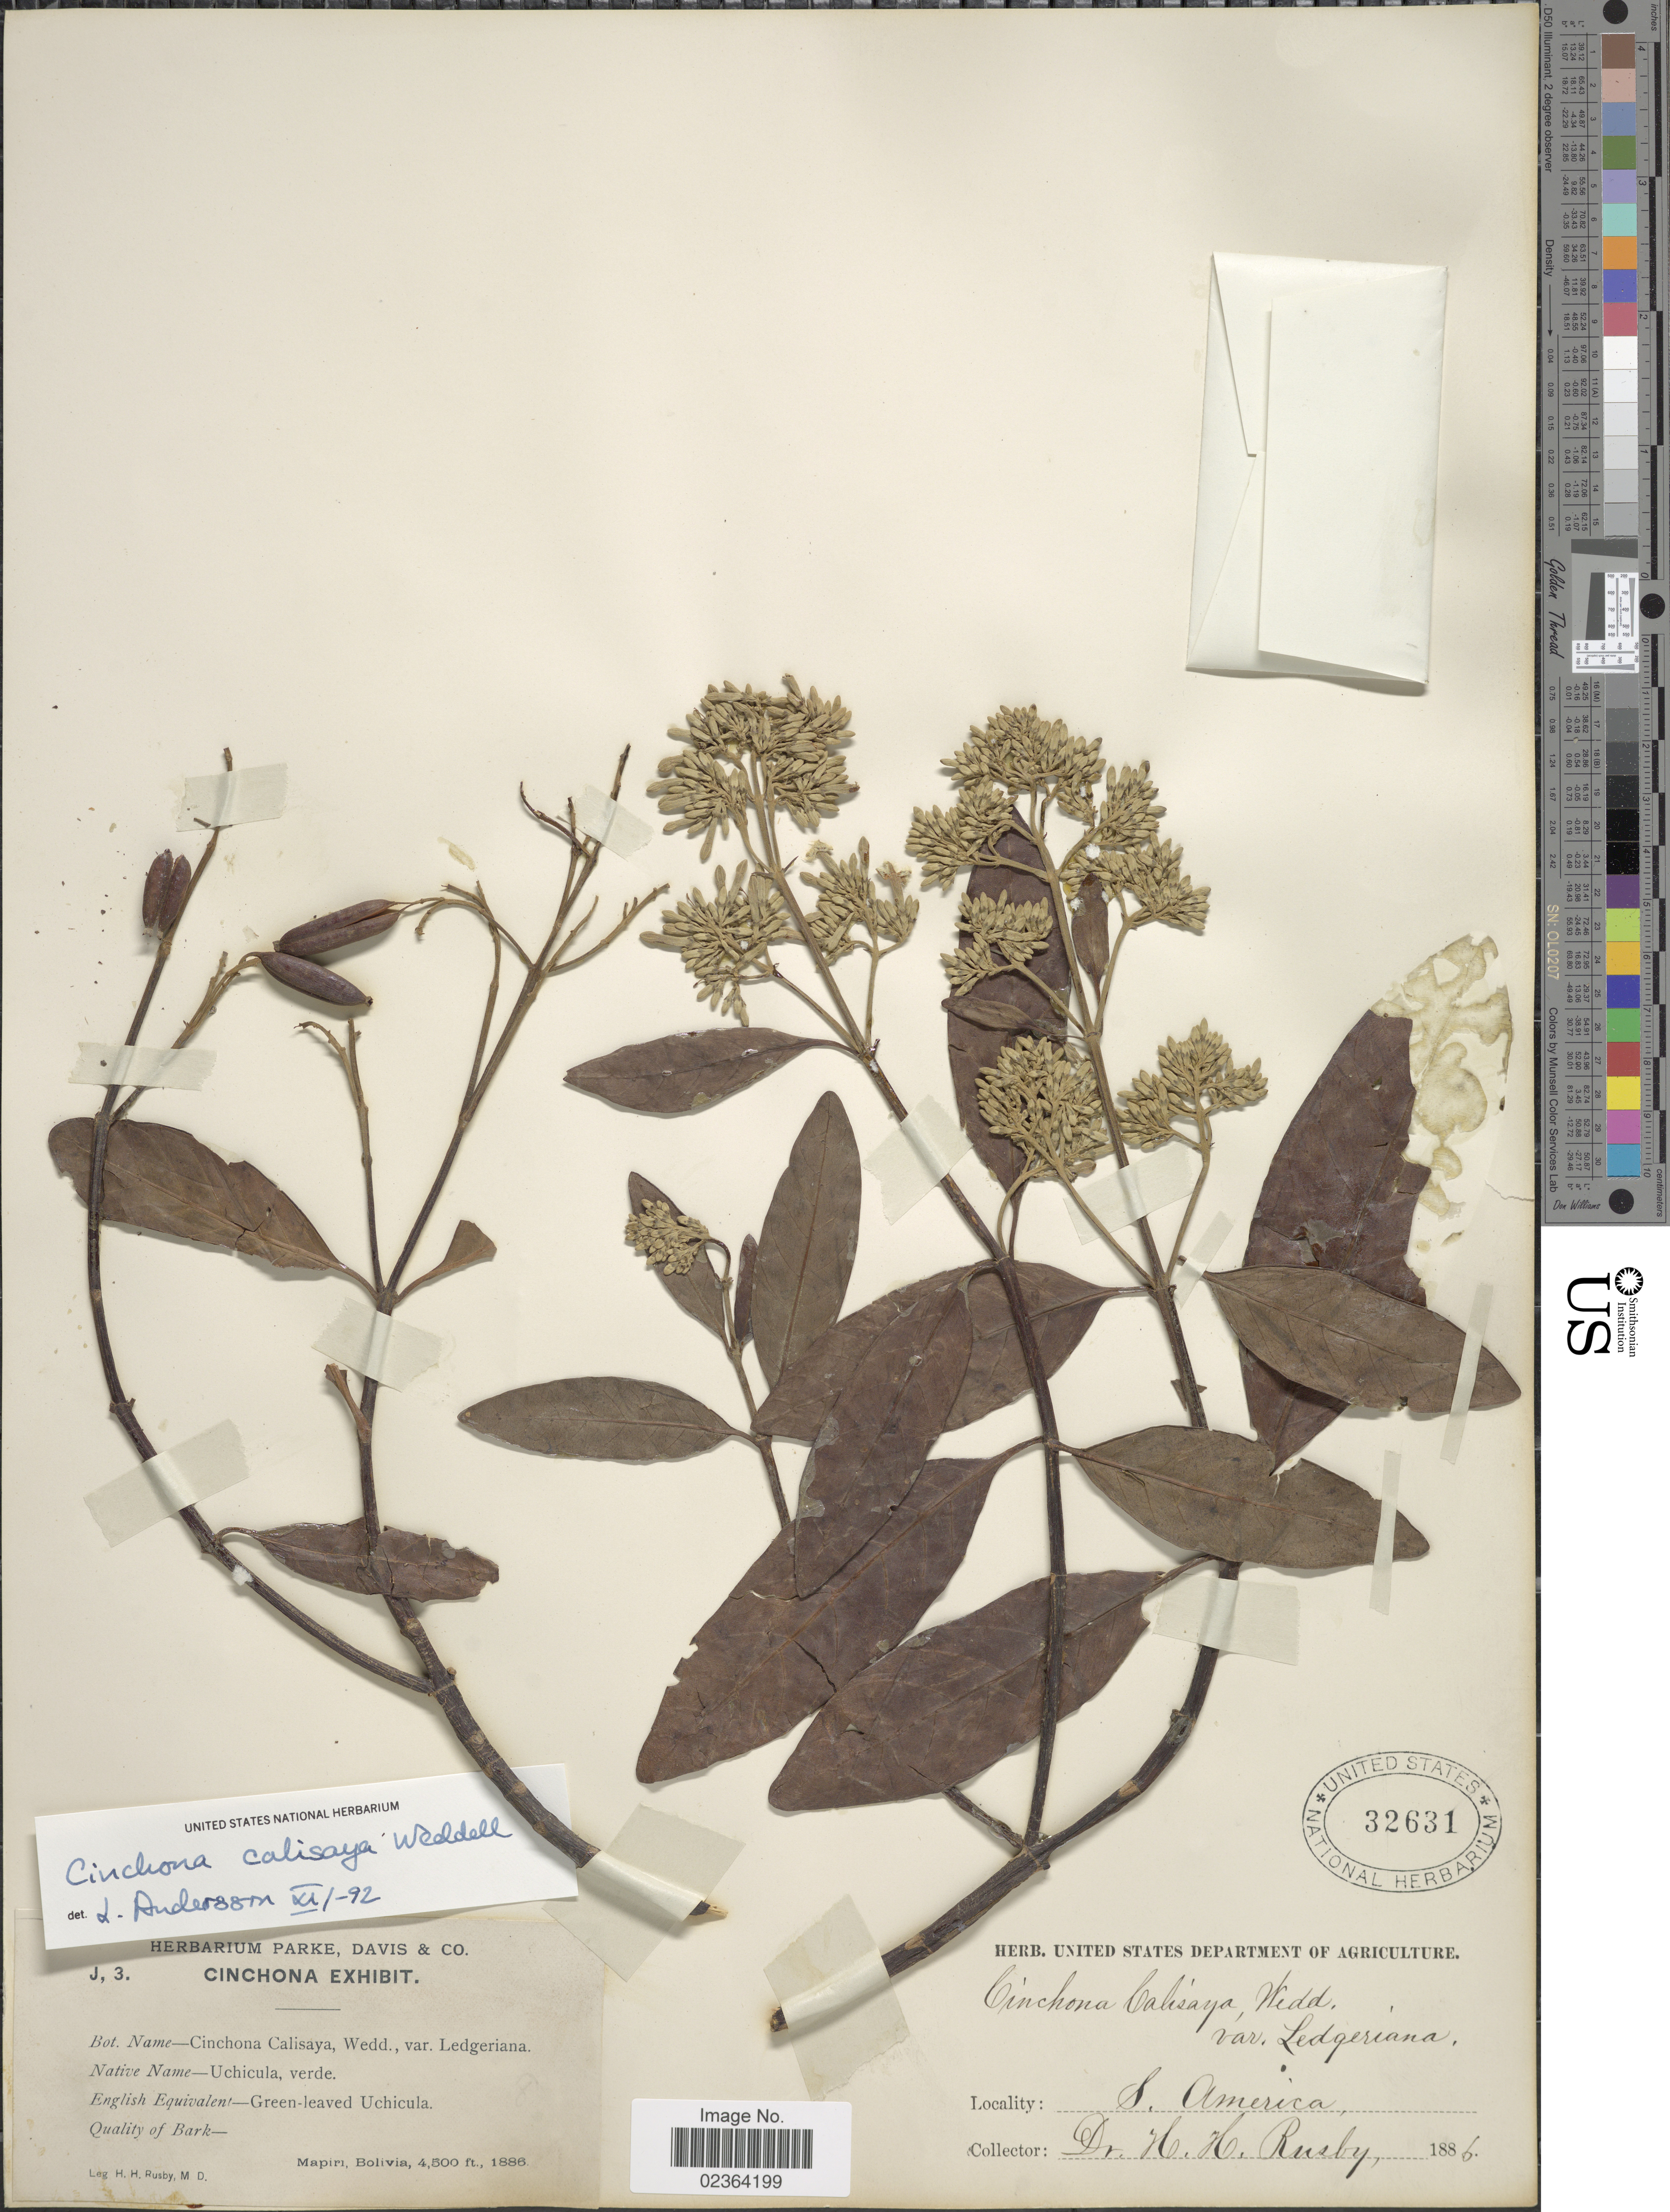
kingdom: Plantae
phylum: Tracheophyta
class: Magnoliopsida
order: Gentianales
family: Rubiaceae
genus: Cinchona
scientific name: Cinchona calisaya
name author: Wedd.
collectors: H. H. Rusby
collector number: J, 3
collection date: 1886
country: Bolivia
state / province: La Páz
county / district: Larecaja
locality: Mapiri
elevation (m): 1372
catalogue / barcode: US 32631